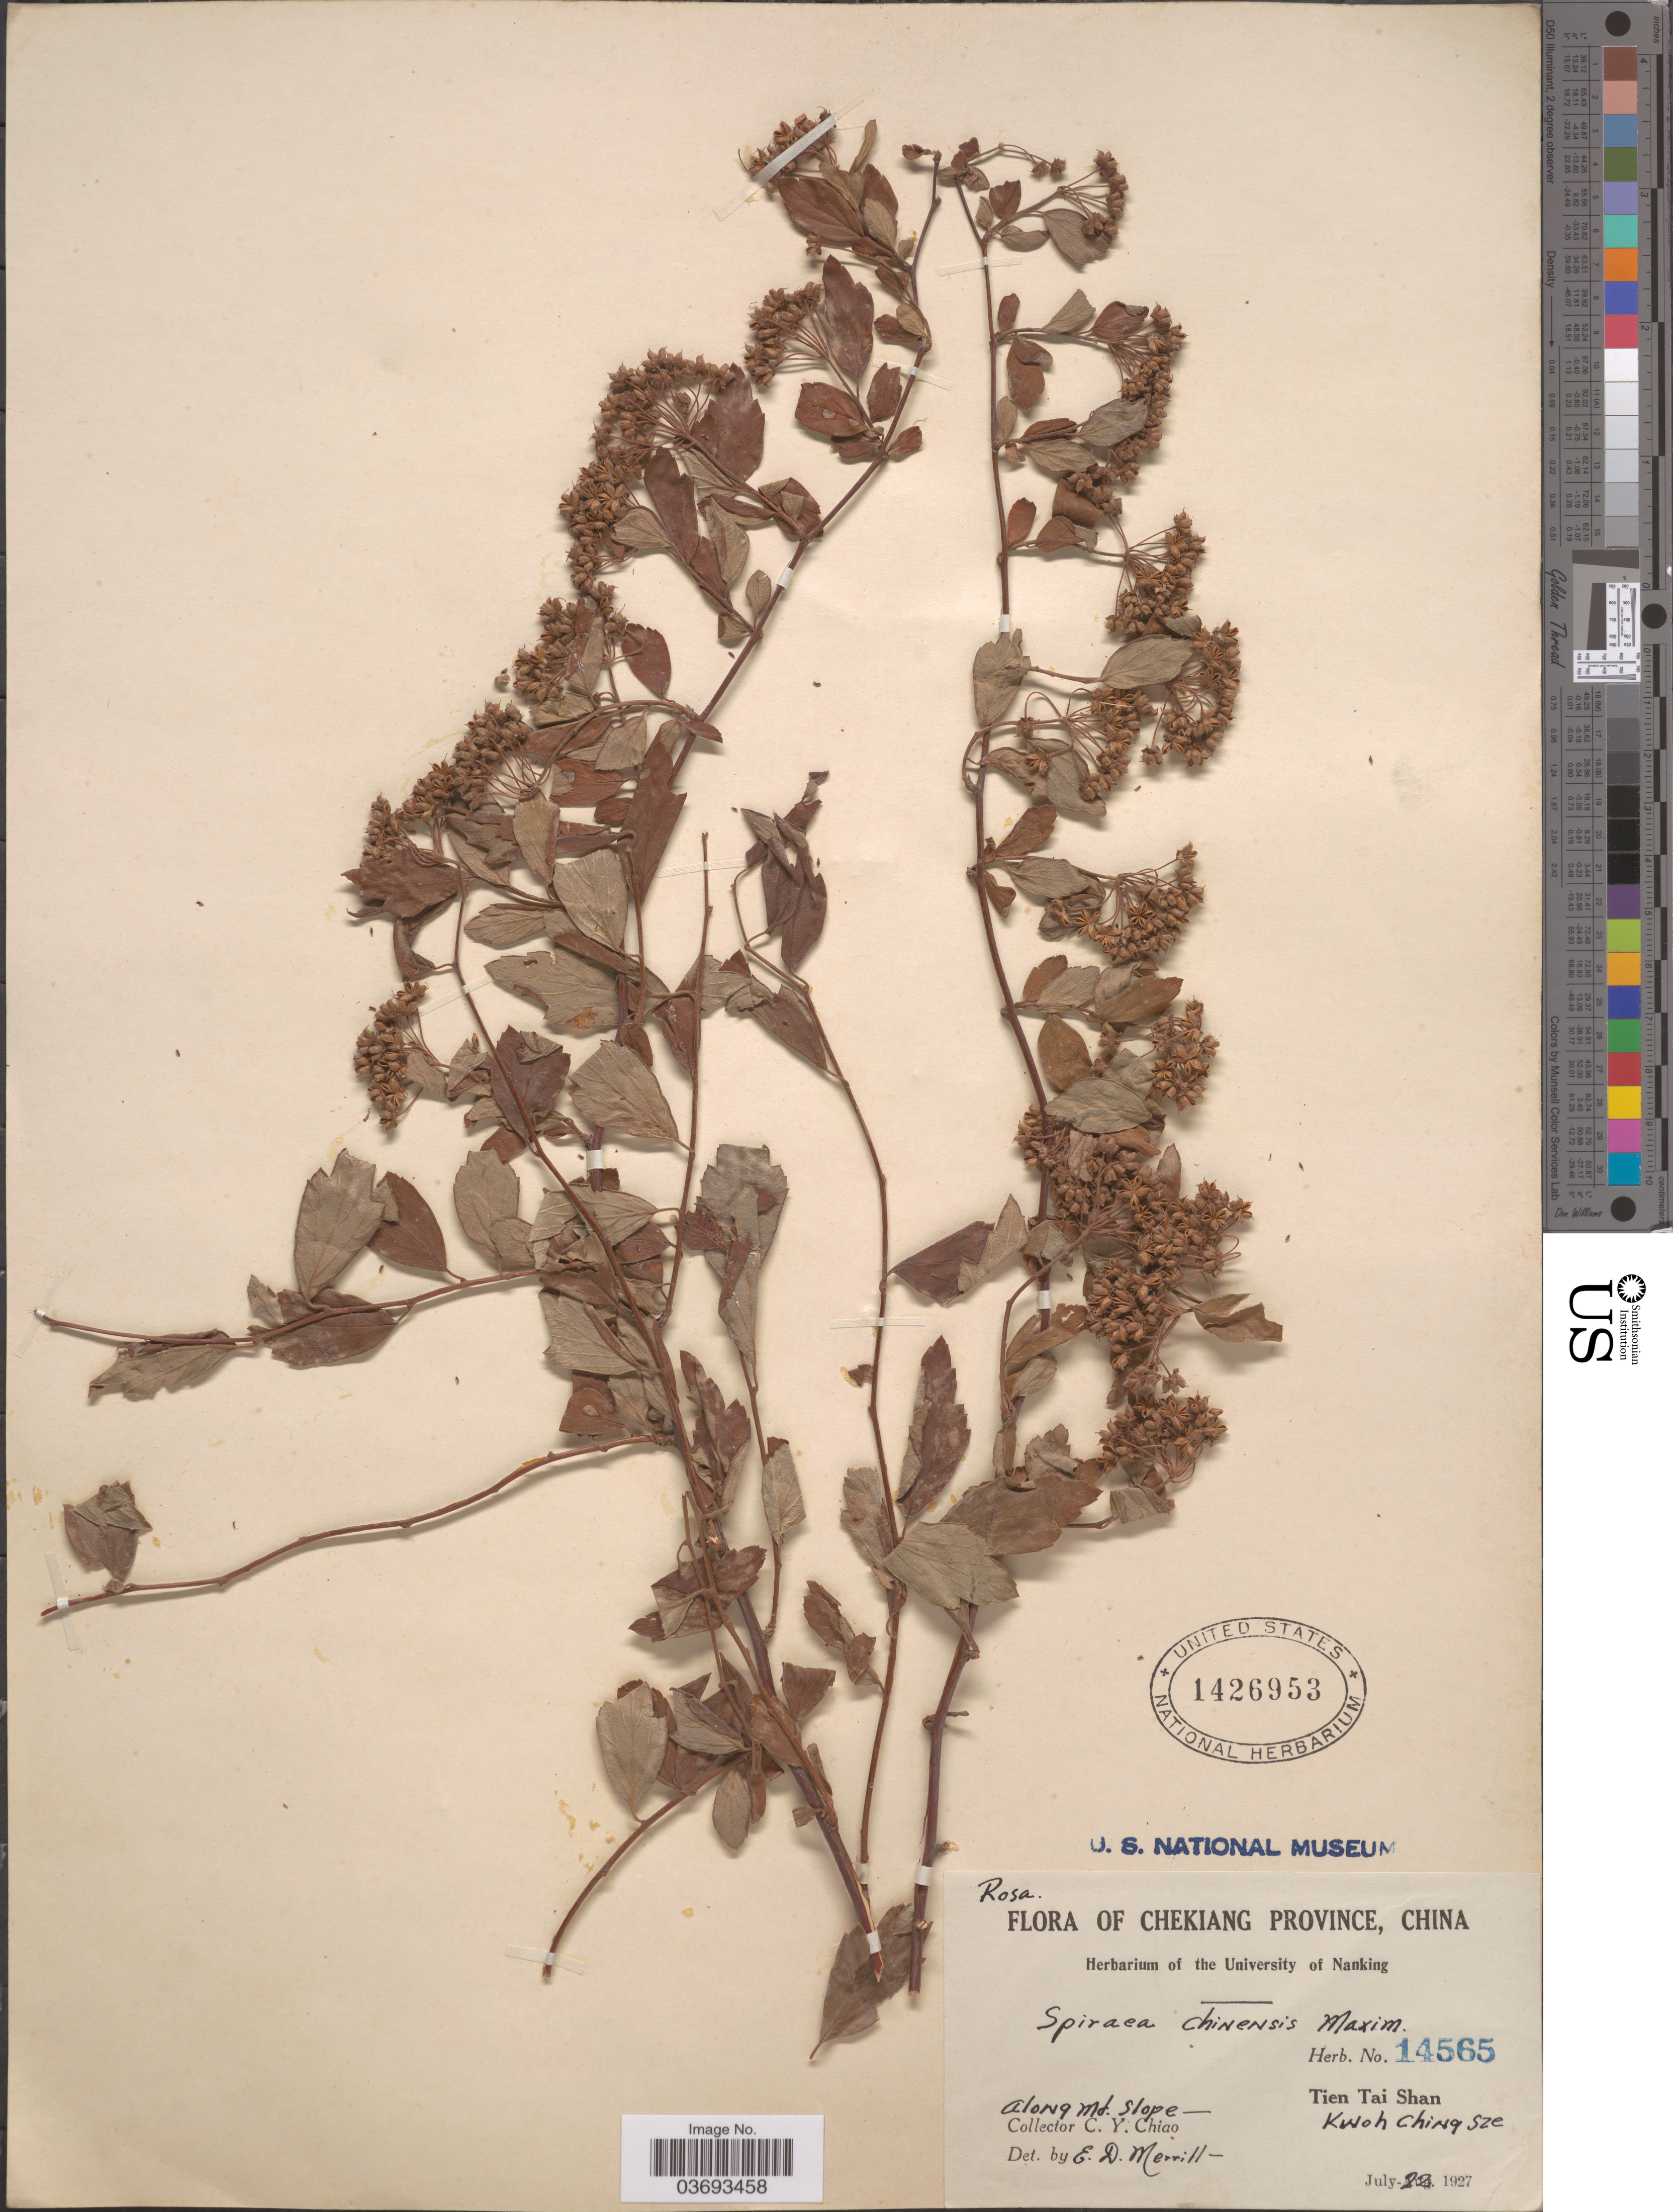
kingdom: Plantae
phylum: Tracheophyta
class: Magnoliopsida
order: Rosales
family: Rosaceae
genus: Spiraea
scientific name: Spiraea chinensis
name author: Maxim.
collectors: C. Y. Chiao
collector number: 14565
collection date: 1927-07-22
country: China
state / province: Zhejiang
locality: Chekiang Province. Tien Tai Shan. Kwoh Ching Sze.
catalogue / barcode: US 1426953